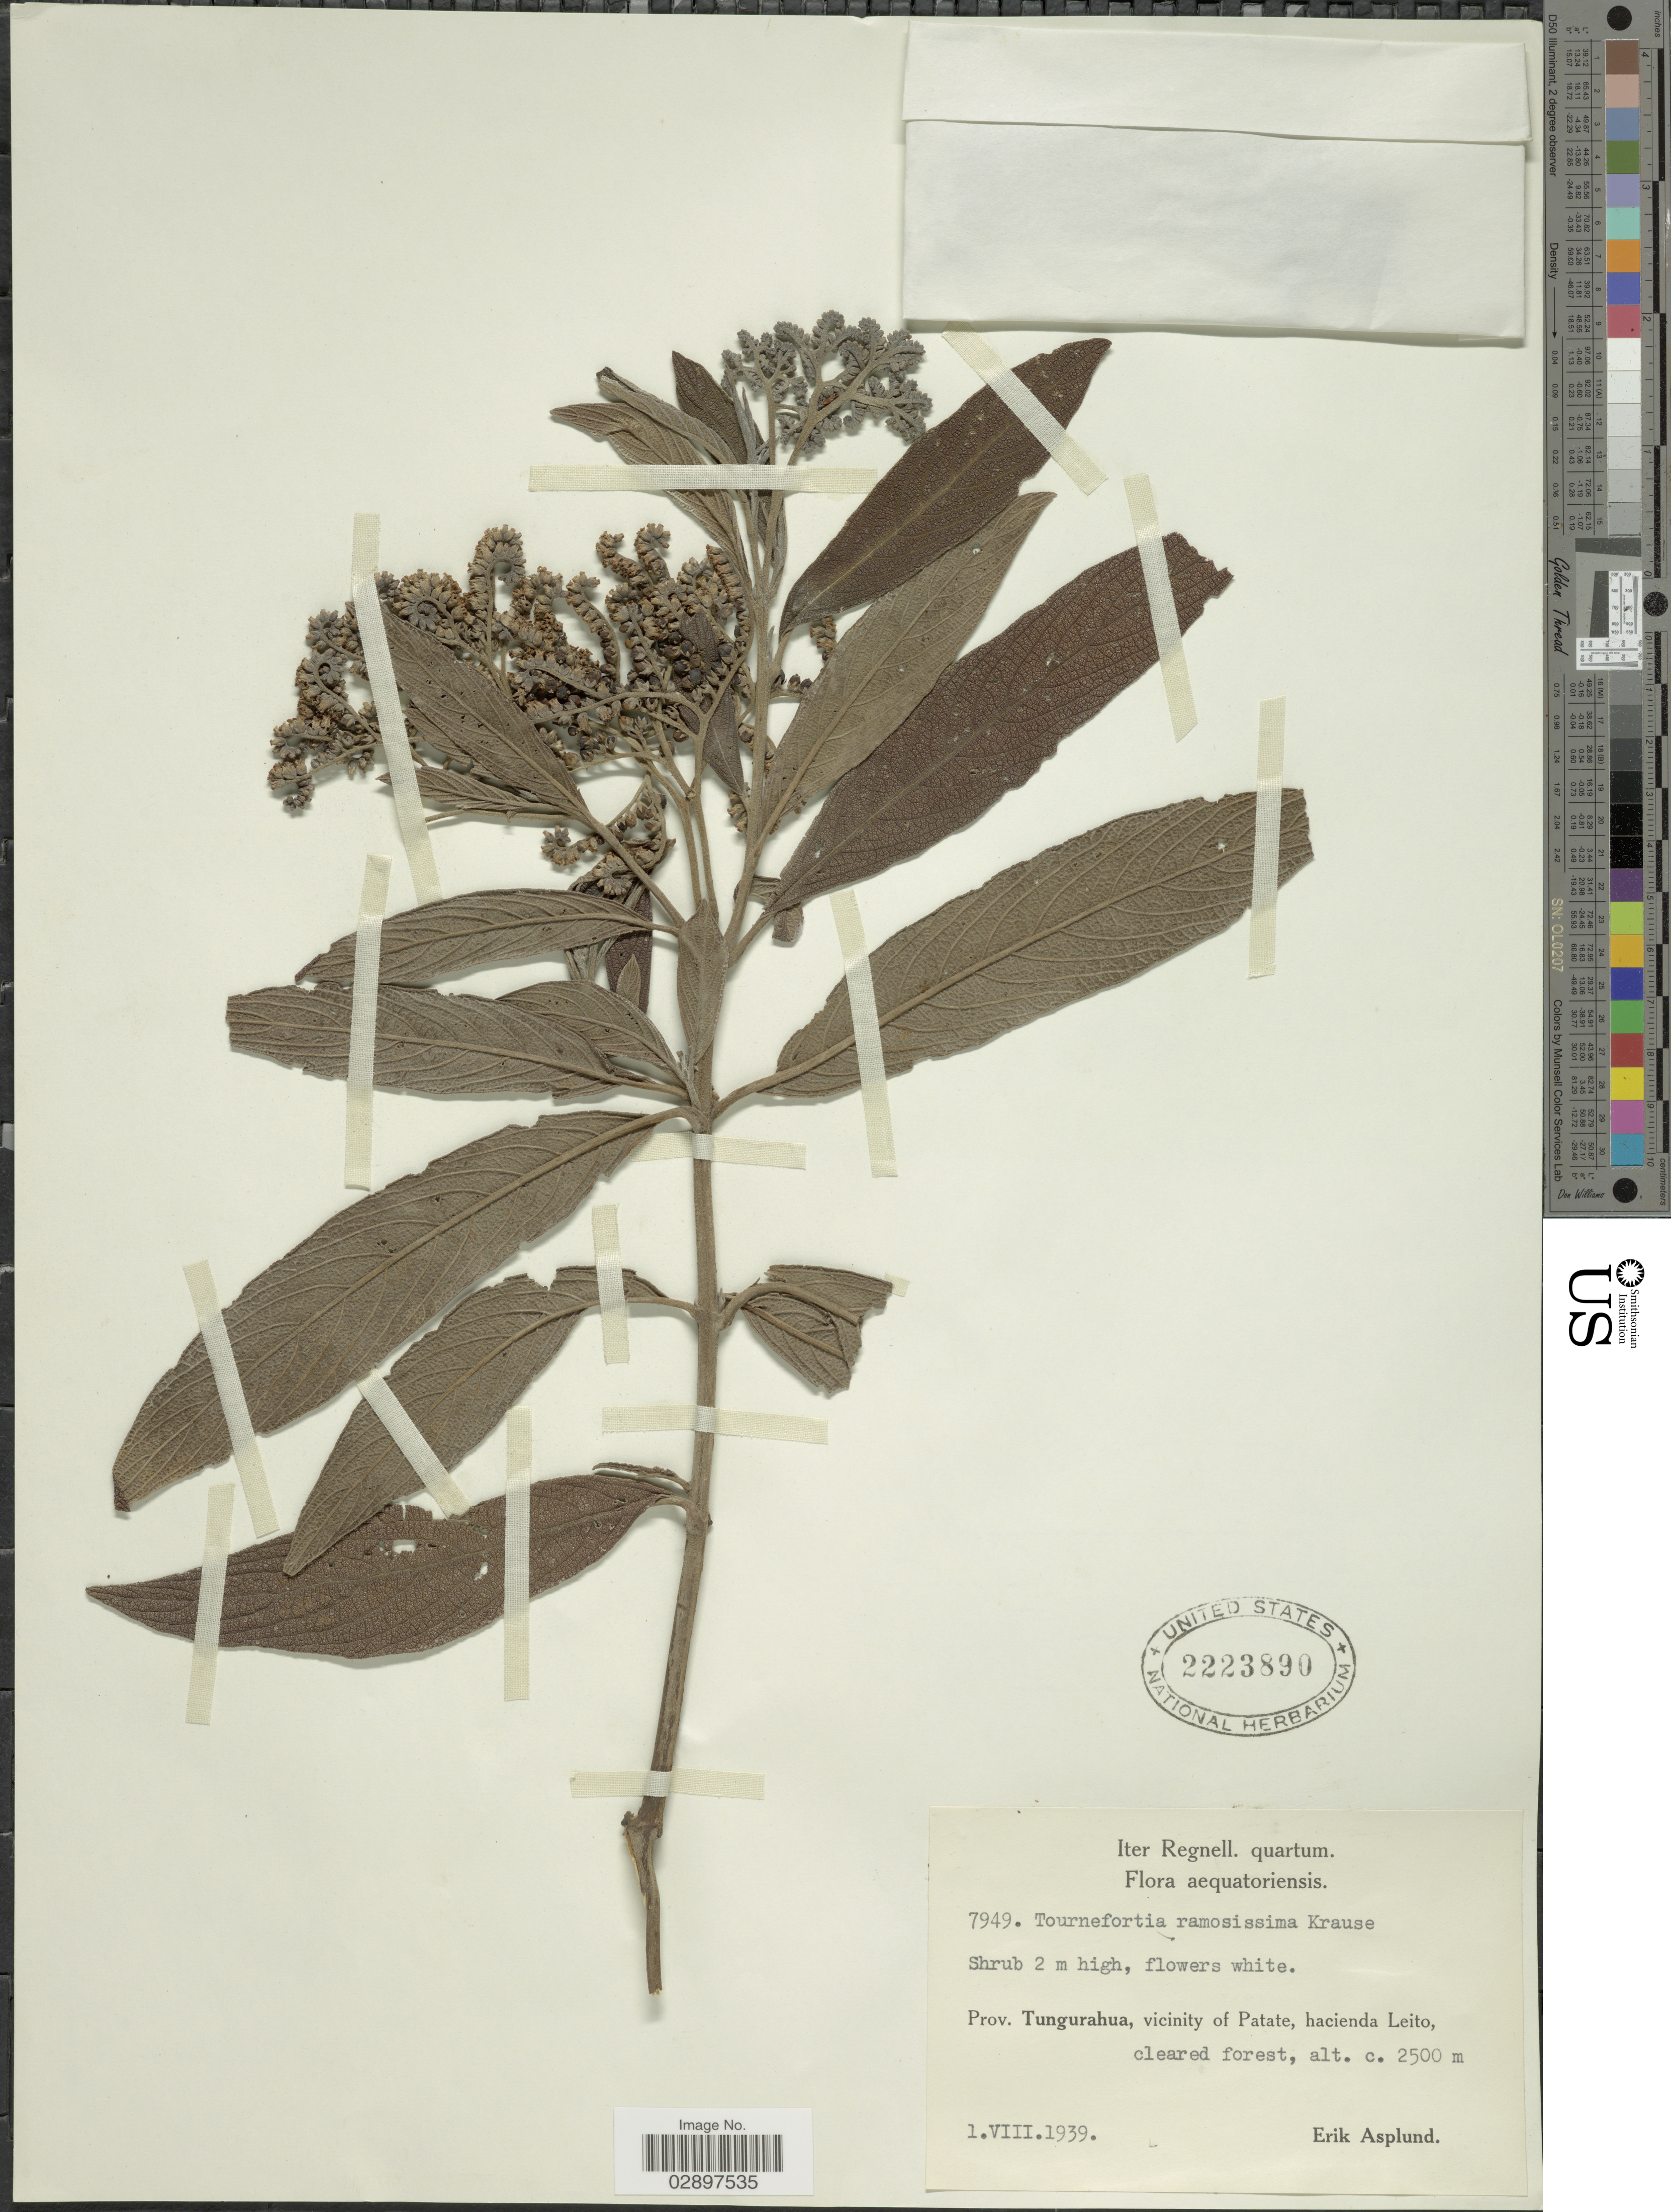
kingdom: Plantae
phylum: Tracheophyta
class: Magnoliopsida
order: Boraginales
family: Heliotropiaceae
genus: Tournefortia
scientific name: Tournefortia ramosissima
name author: K. Krause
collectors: E. Asplund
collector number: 7949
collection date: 1939-08-01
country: Ecuador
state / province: Tungurahua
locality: Vicinity of Patate, hacienda Leito.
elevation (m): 2500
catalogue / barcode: US 2223890